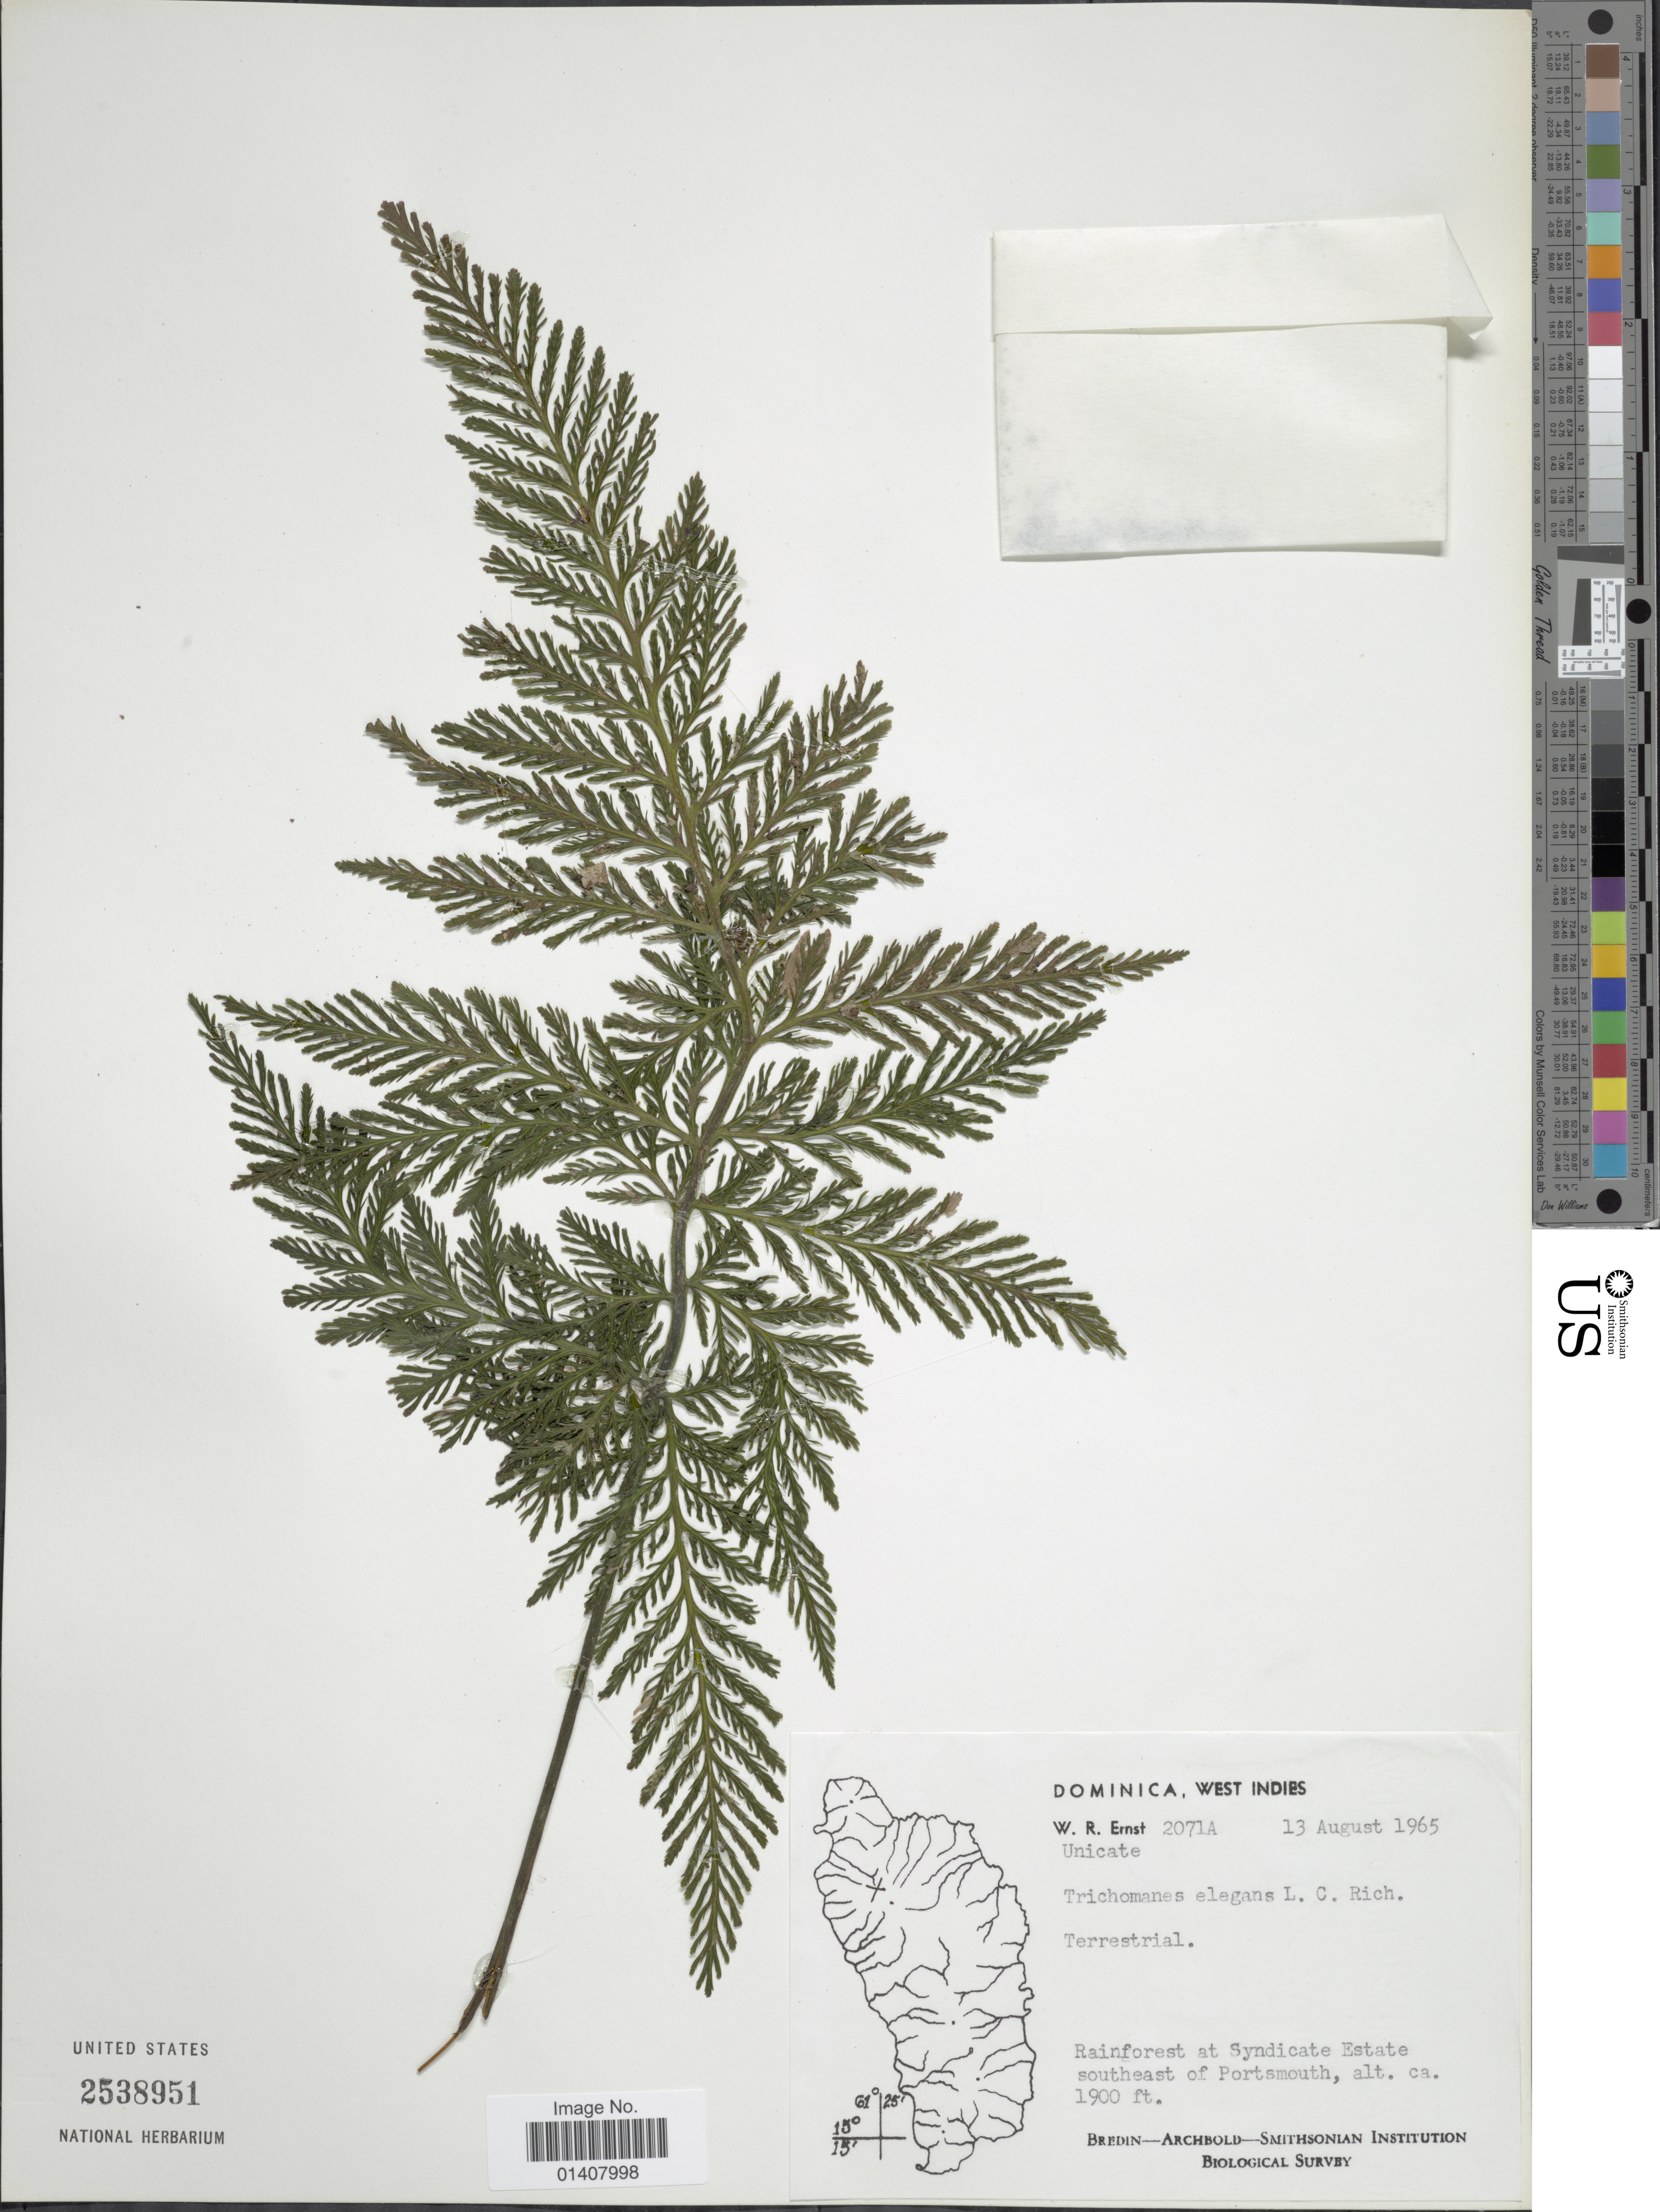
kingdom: Plantae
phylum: Tracheophyta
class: Polypodiopsida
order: Hymenophyllales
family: Hymenophyllaceae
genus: Trichomanes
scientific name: Trichomanes elegans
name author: Rich.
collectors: W. R. Ernst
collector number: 2071A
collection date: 1965-08-13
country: Dominica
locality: Dominica, West Indies, Rainforest at Syndicate Estate Southeast of Portsmouth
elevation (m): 579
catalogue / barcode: US 2538951